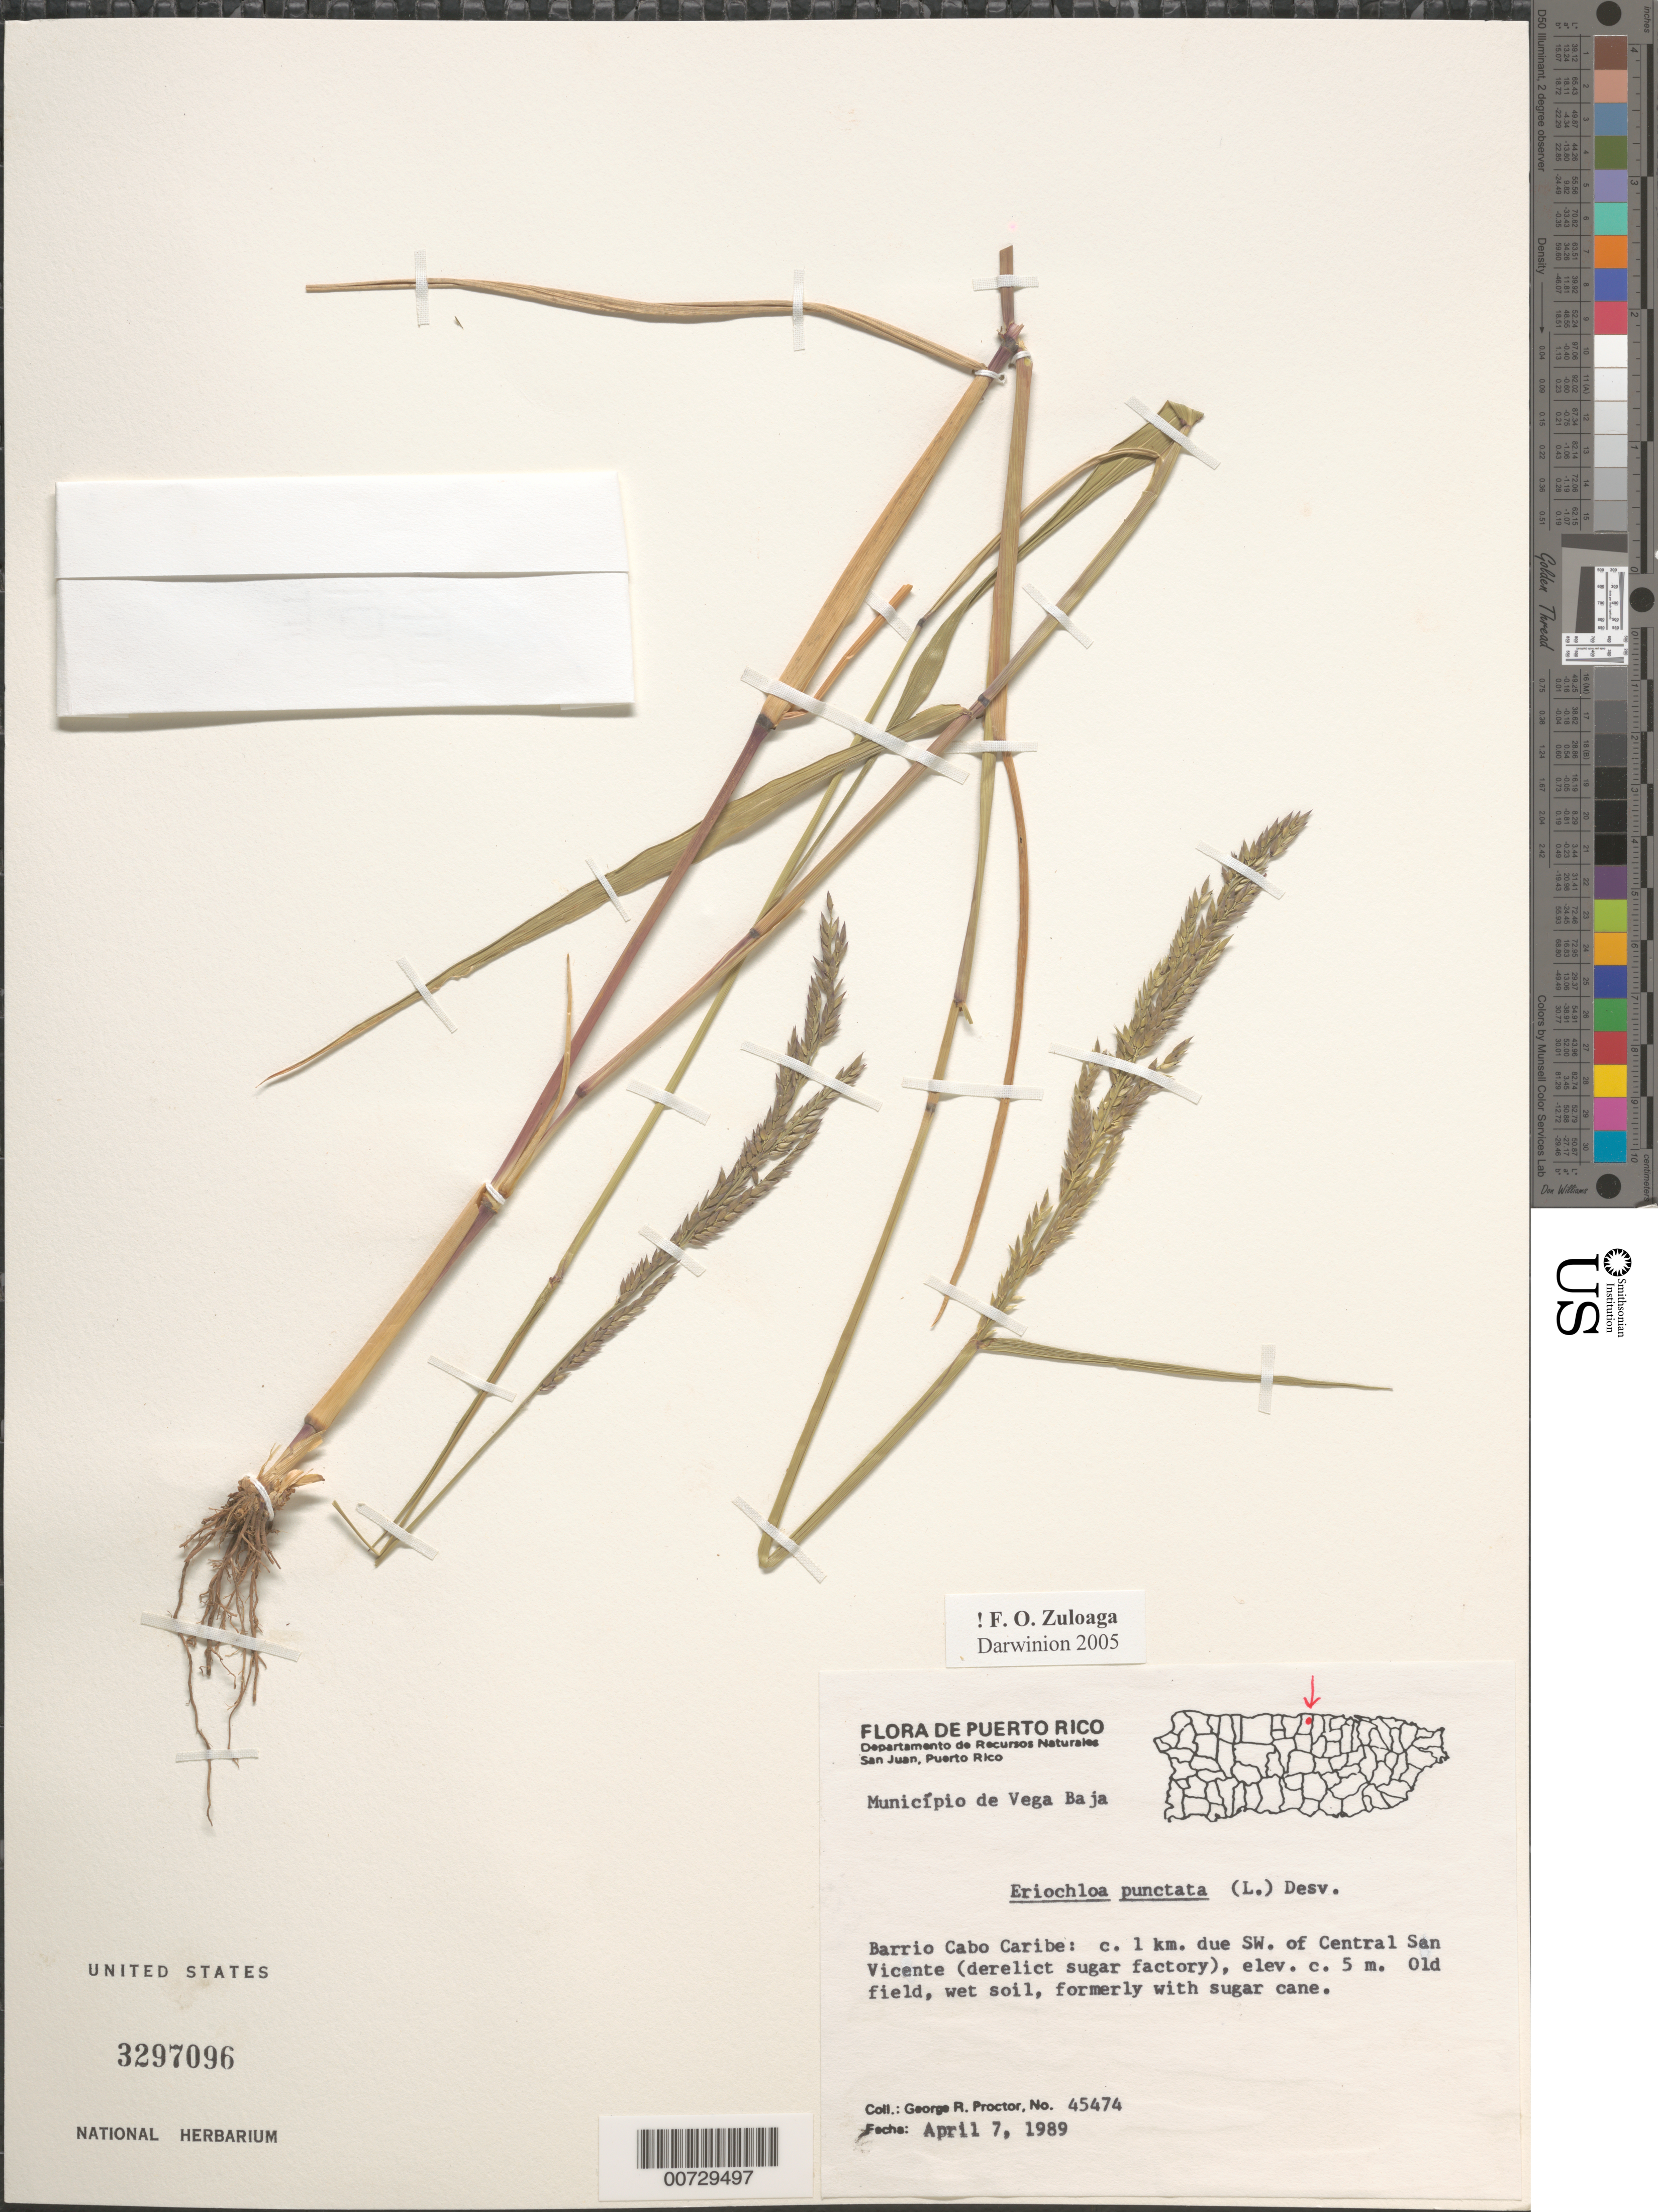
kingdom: Plantae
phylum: Tracheophyta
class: Liliopsida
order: Poales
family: Poaceae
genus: Eriochloa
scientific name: Eriochloa punctata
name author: (L.) Desv. ex Ham.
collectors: G. R. Proctor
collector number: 45474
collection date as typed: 07 Apr 1989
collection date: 1989-04-07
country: Puerto Rico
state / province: Vega Baja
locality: Mun. Vega Baja; Barrio Cabo Caribe; 1 km SW of Central San Vicente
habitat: Old field, wet soil, formerly with sugar cane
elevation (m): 5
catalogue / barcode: US 3297096